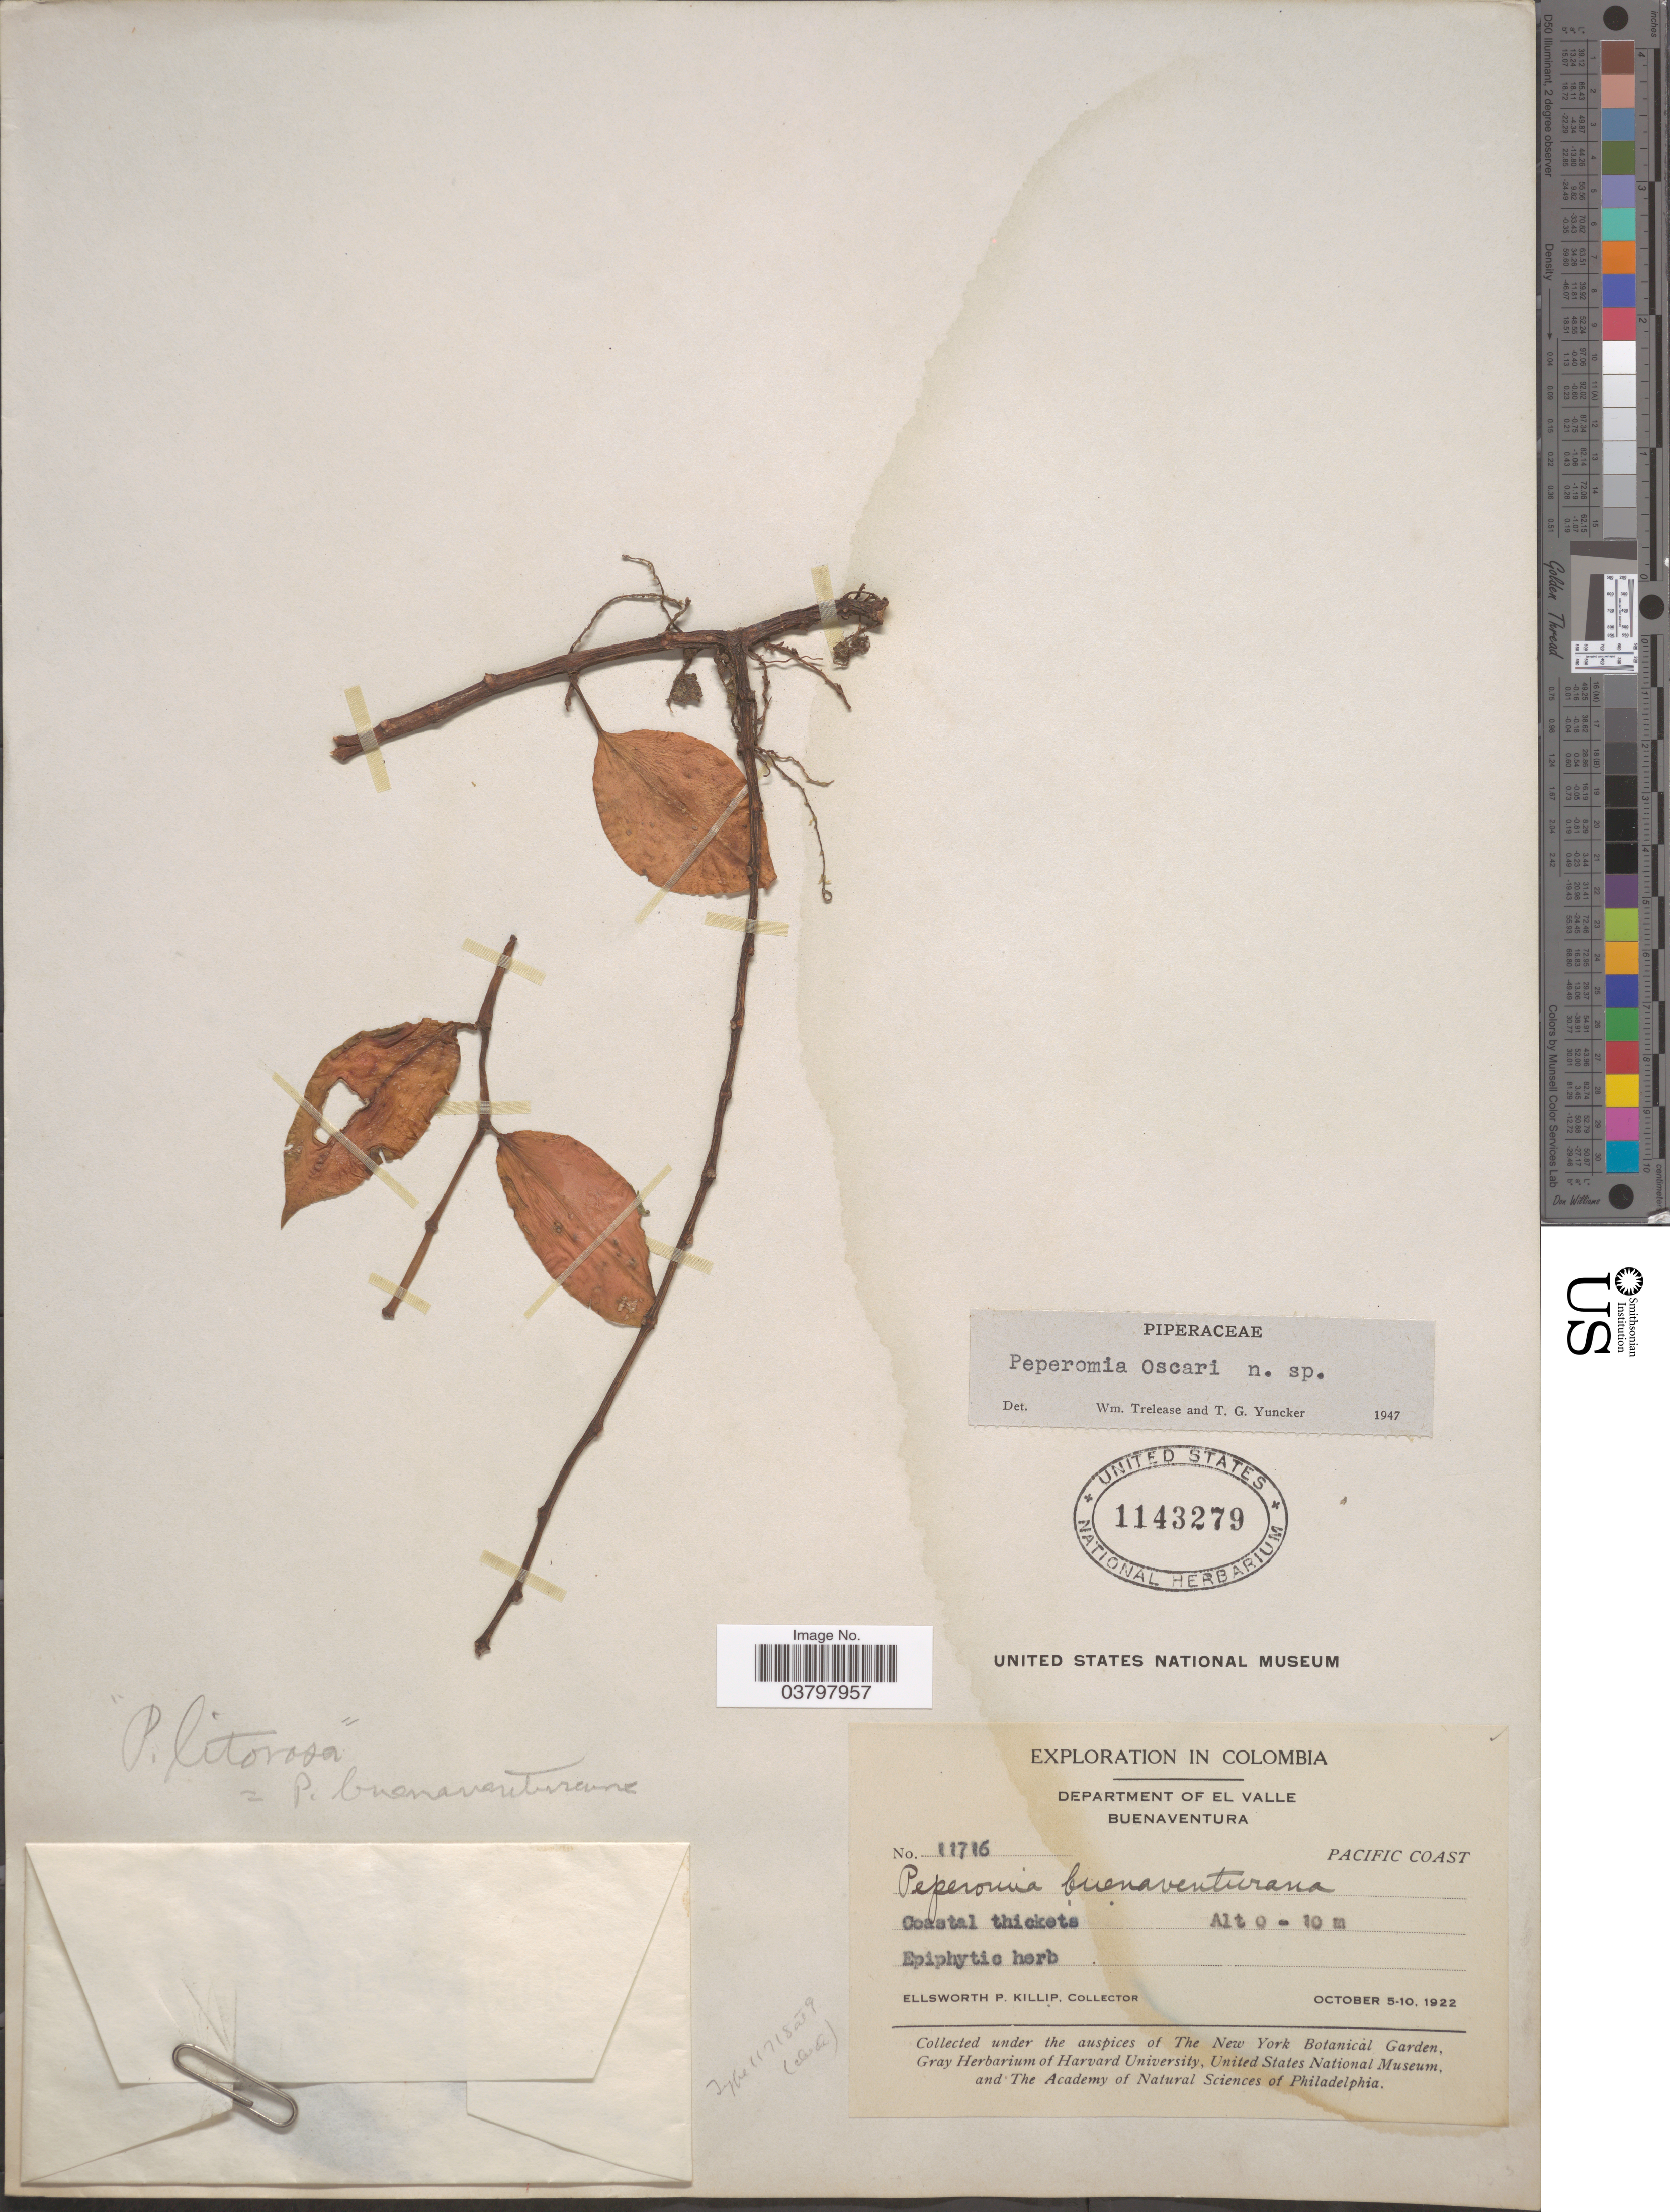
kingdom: Plantae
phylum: Tracheophyta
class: Magnoliopsida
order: Piperales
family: Piperaceae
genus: Peperomia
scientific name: Peperomia oscarii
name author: Trel. & Yunck.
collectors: E. P. Killip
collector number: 11716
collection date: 1922-10-05/1922-10-10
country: Colombia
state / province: Valle del Cauca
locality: Department of El Valle. Buenaventura. Pacific Coast.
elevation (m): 0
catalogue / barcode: US 1143279